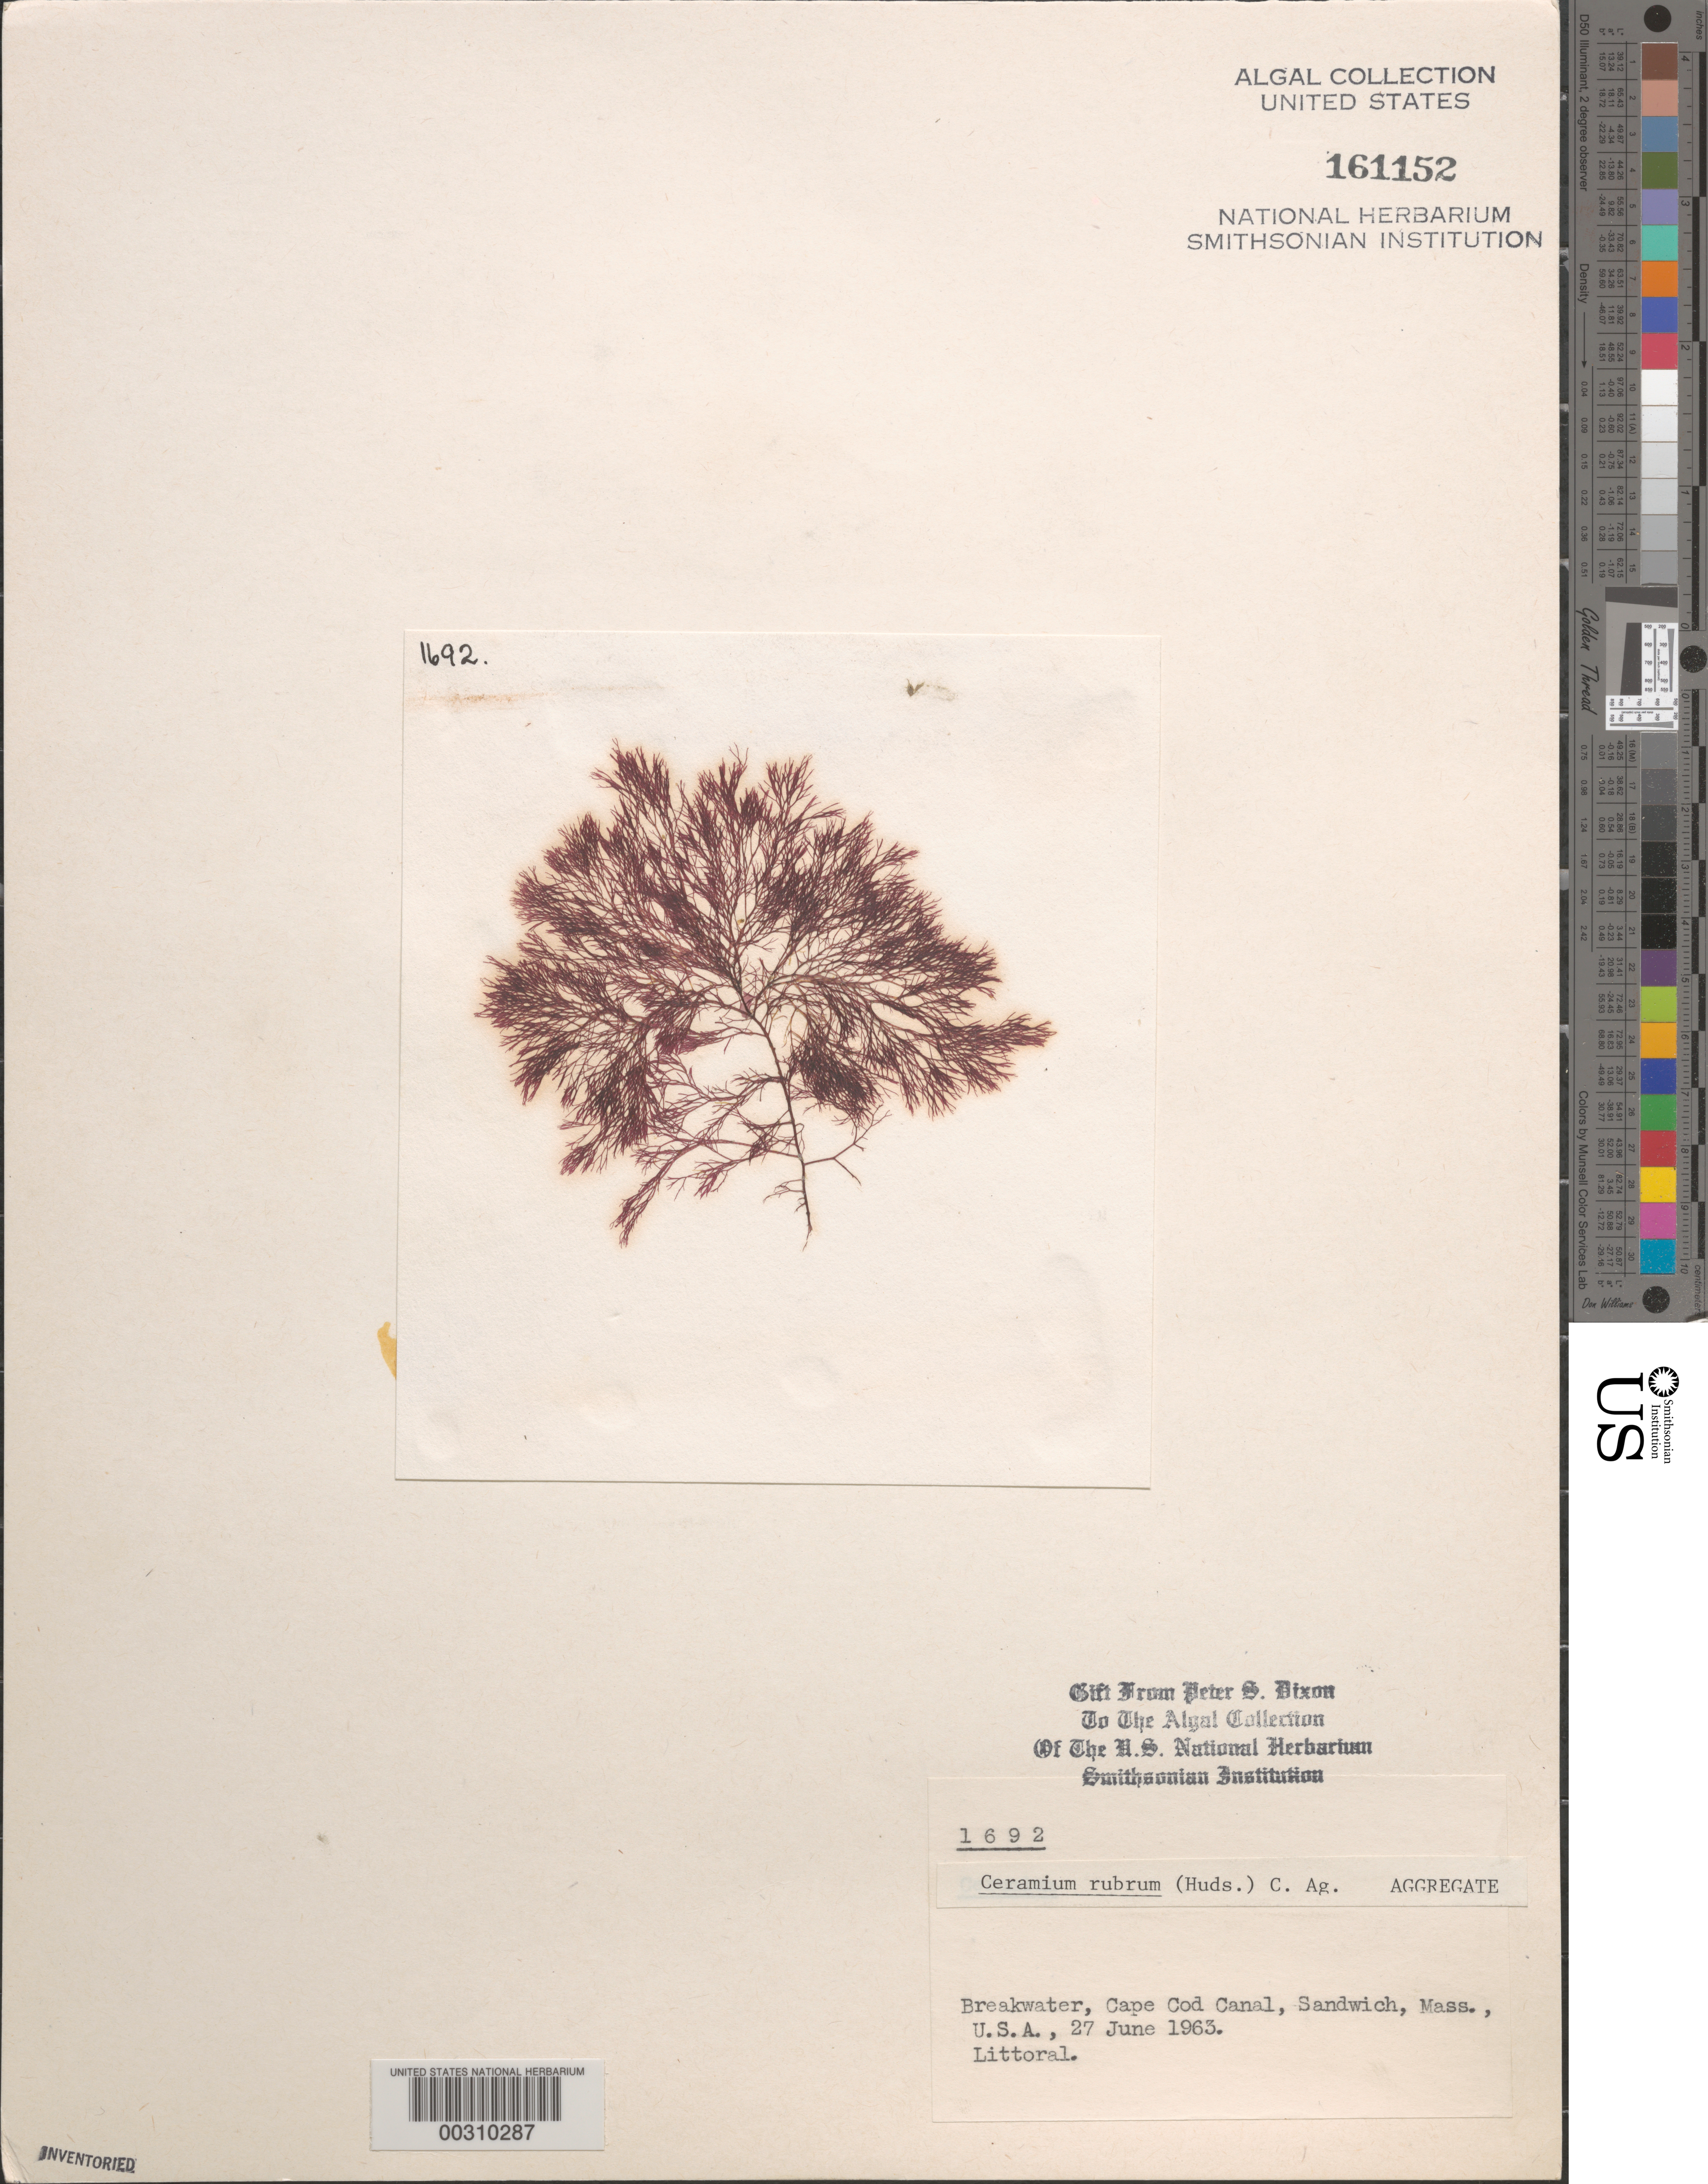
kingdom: Plantae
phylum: Rhodophyta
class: Florideophyceae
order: Ceramiales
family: Ceramiaceae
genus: Ceramium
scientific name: Ceramium rubrum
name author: C. Agardh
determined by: Dixon, P. S.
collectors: P. S. Dixon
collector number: PSD 1692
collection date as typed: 27 Jun 1963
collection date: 1963-06-27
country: United States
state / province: Massachusetts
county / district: Barnstable County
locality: Cape Cod Canal, Sandwich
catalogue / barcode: US 161152